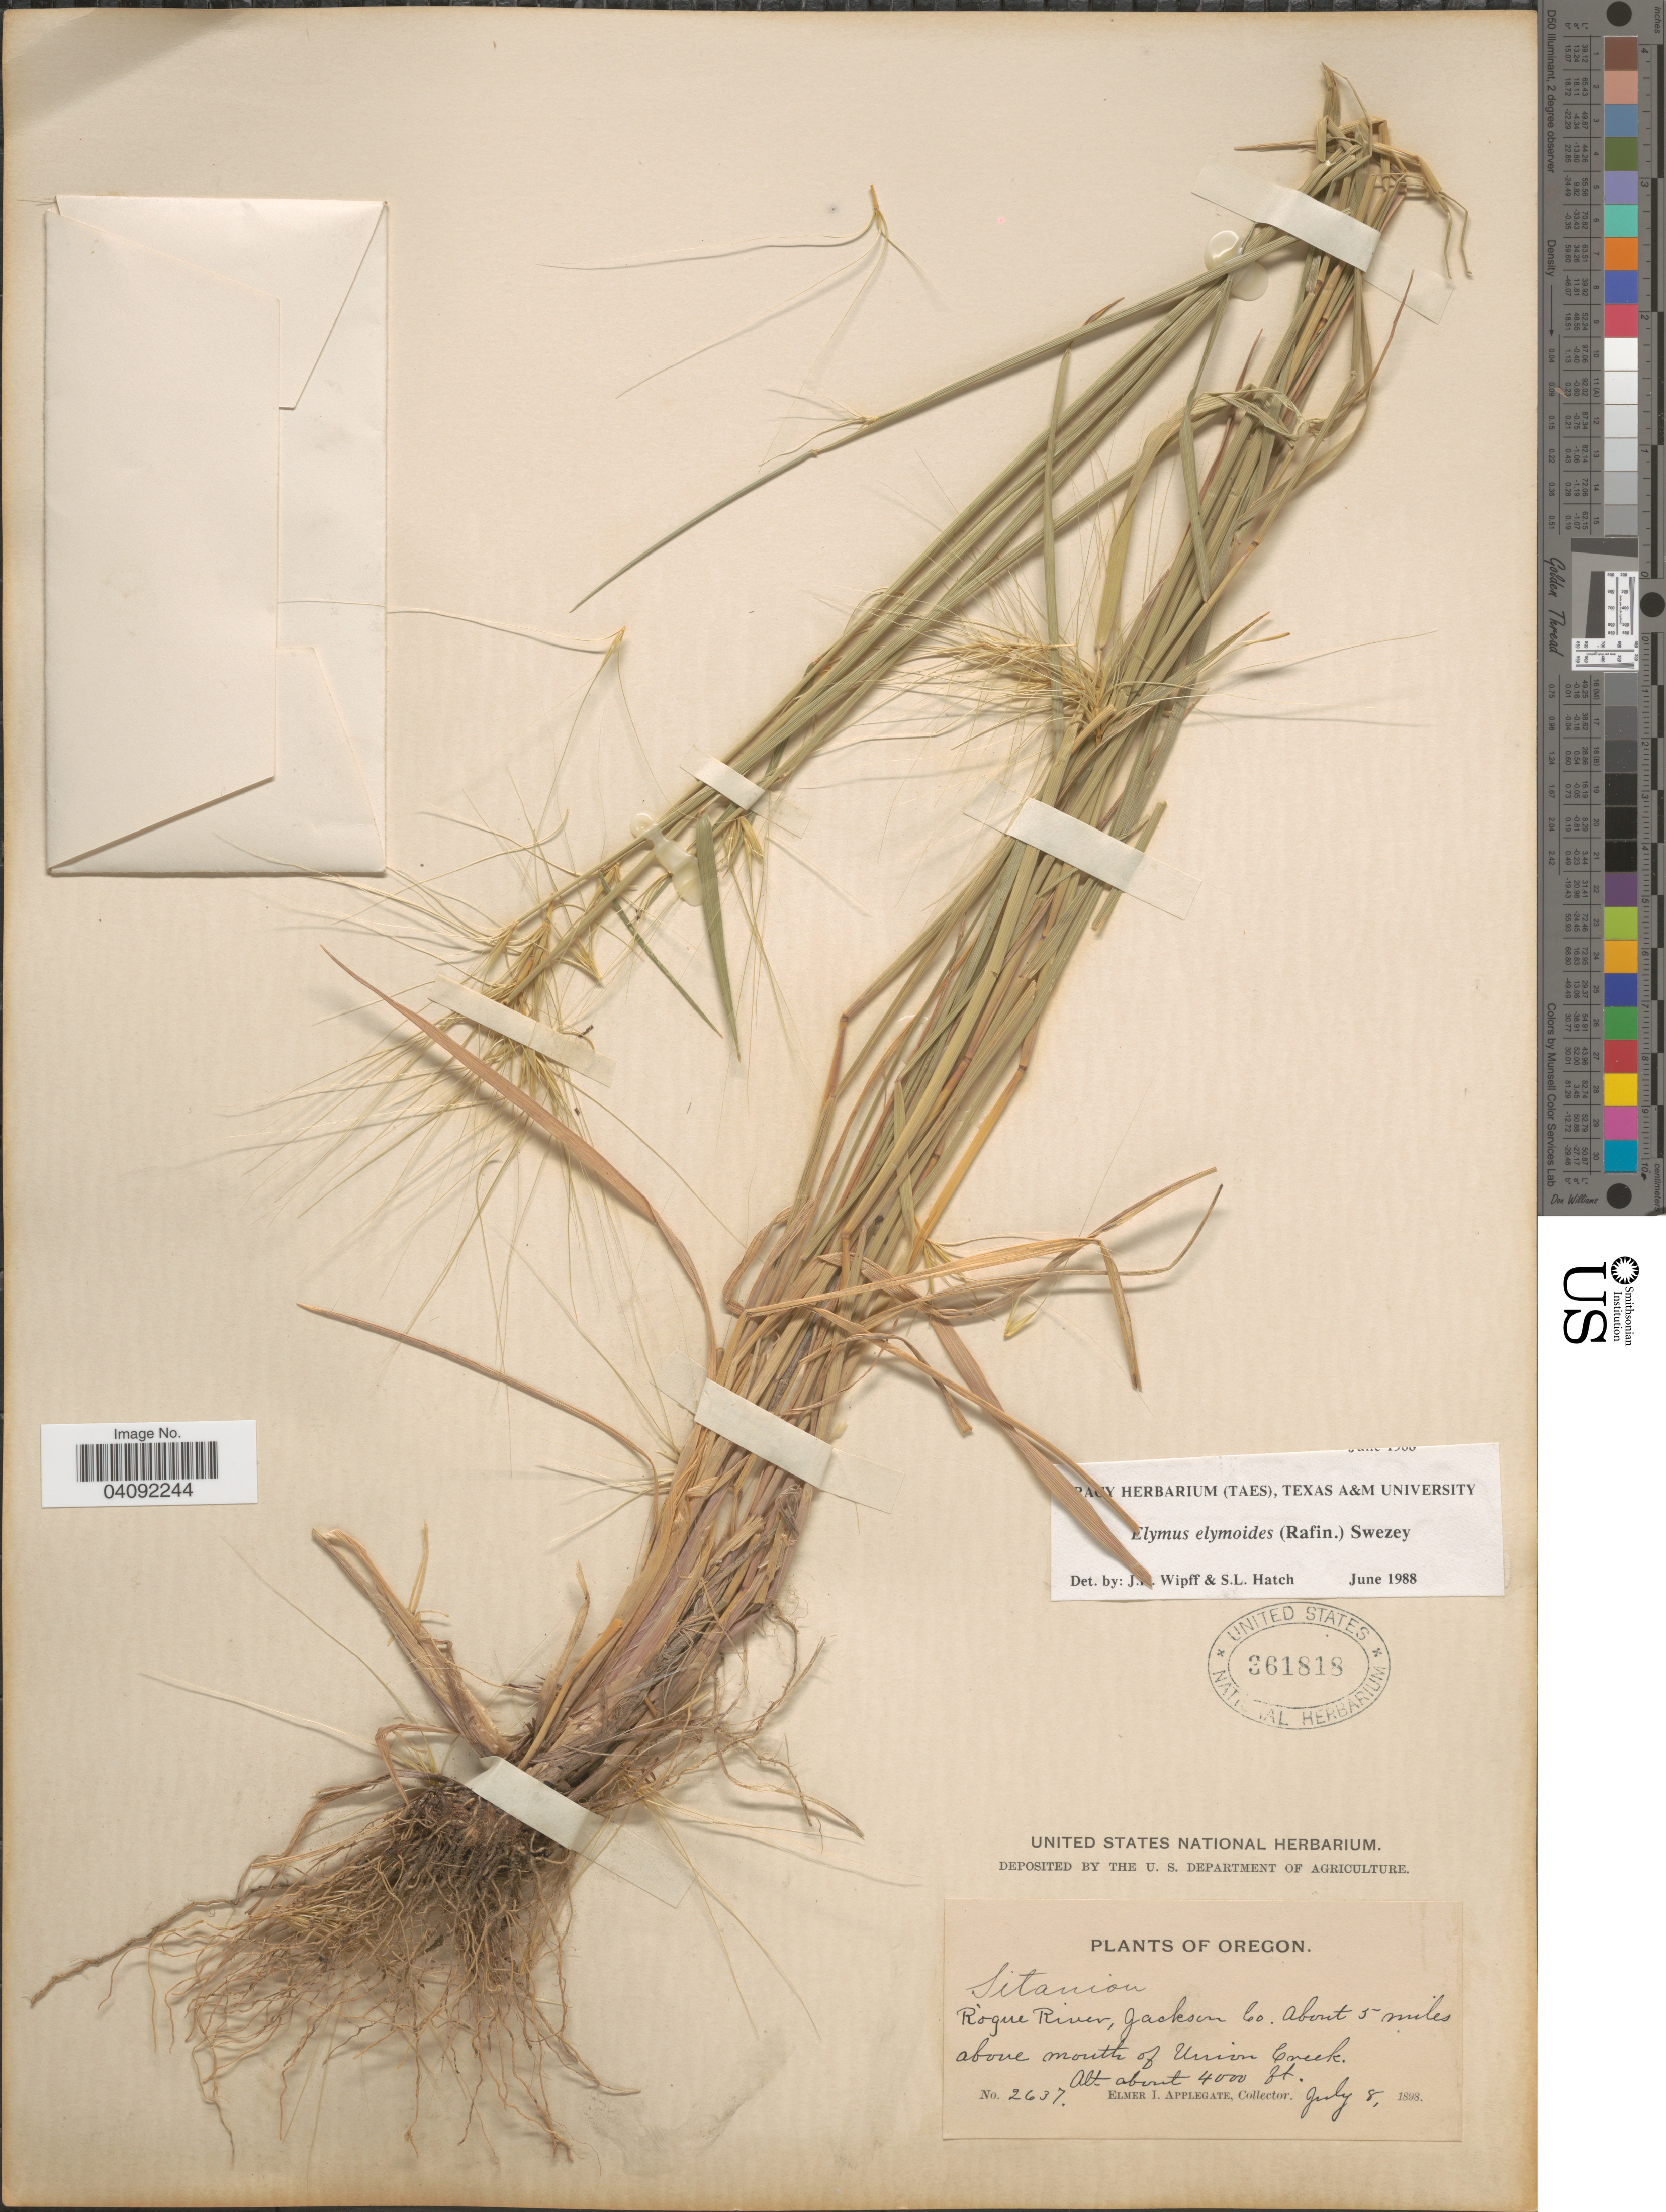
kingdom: Plantae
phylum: Tracheophyta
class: Liliopsida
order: Poales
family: Poaceae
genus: Elymus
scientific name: Elymus elymoides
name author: (Raf.) Swezey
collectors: E. I. Applegate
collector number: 2637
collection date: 1898-07-08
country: United States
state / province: Oregon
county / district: Jackson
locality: Rogue River, Jackson Co. About 5 miles above mouth of Union Creek.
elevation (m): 1219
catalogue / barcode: US 361818